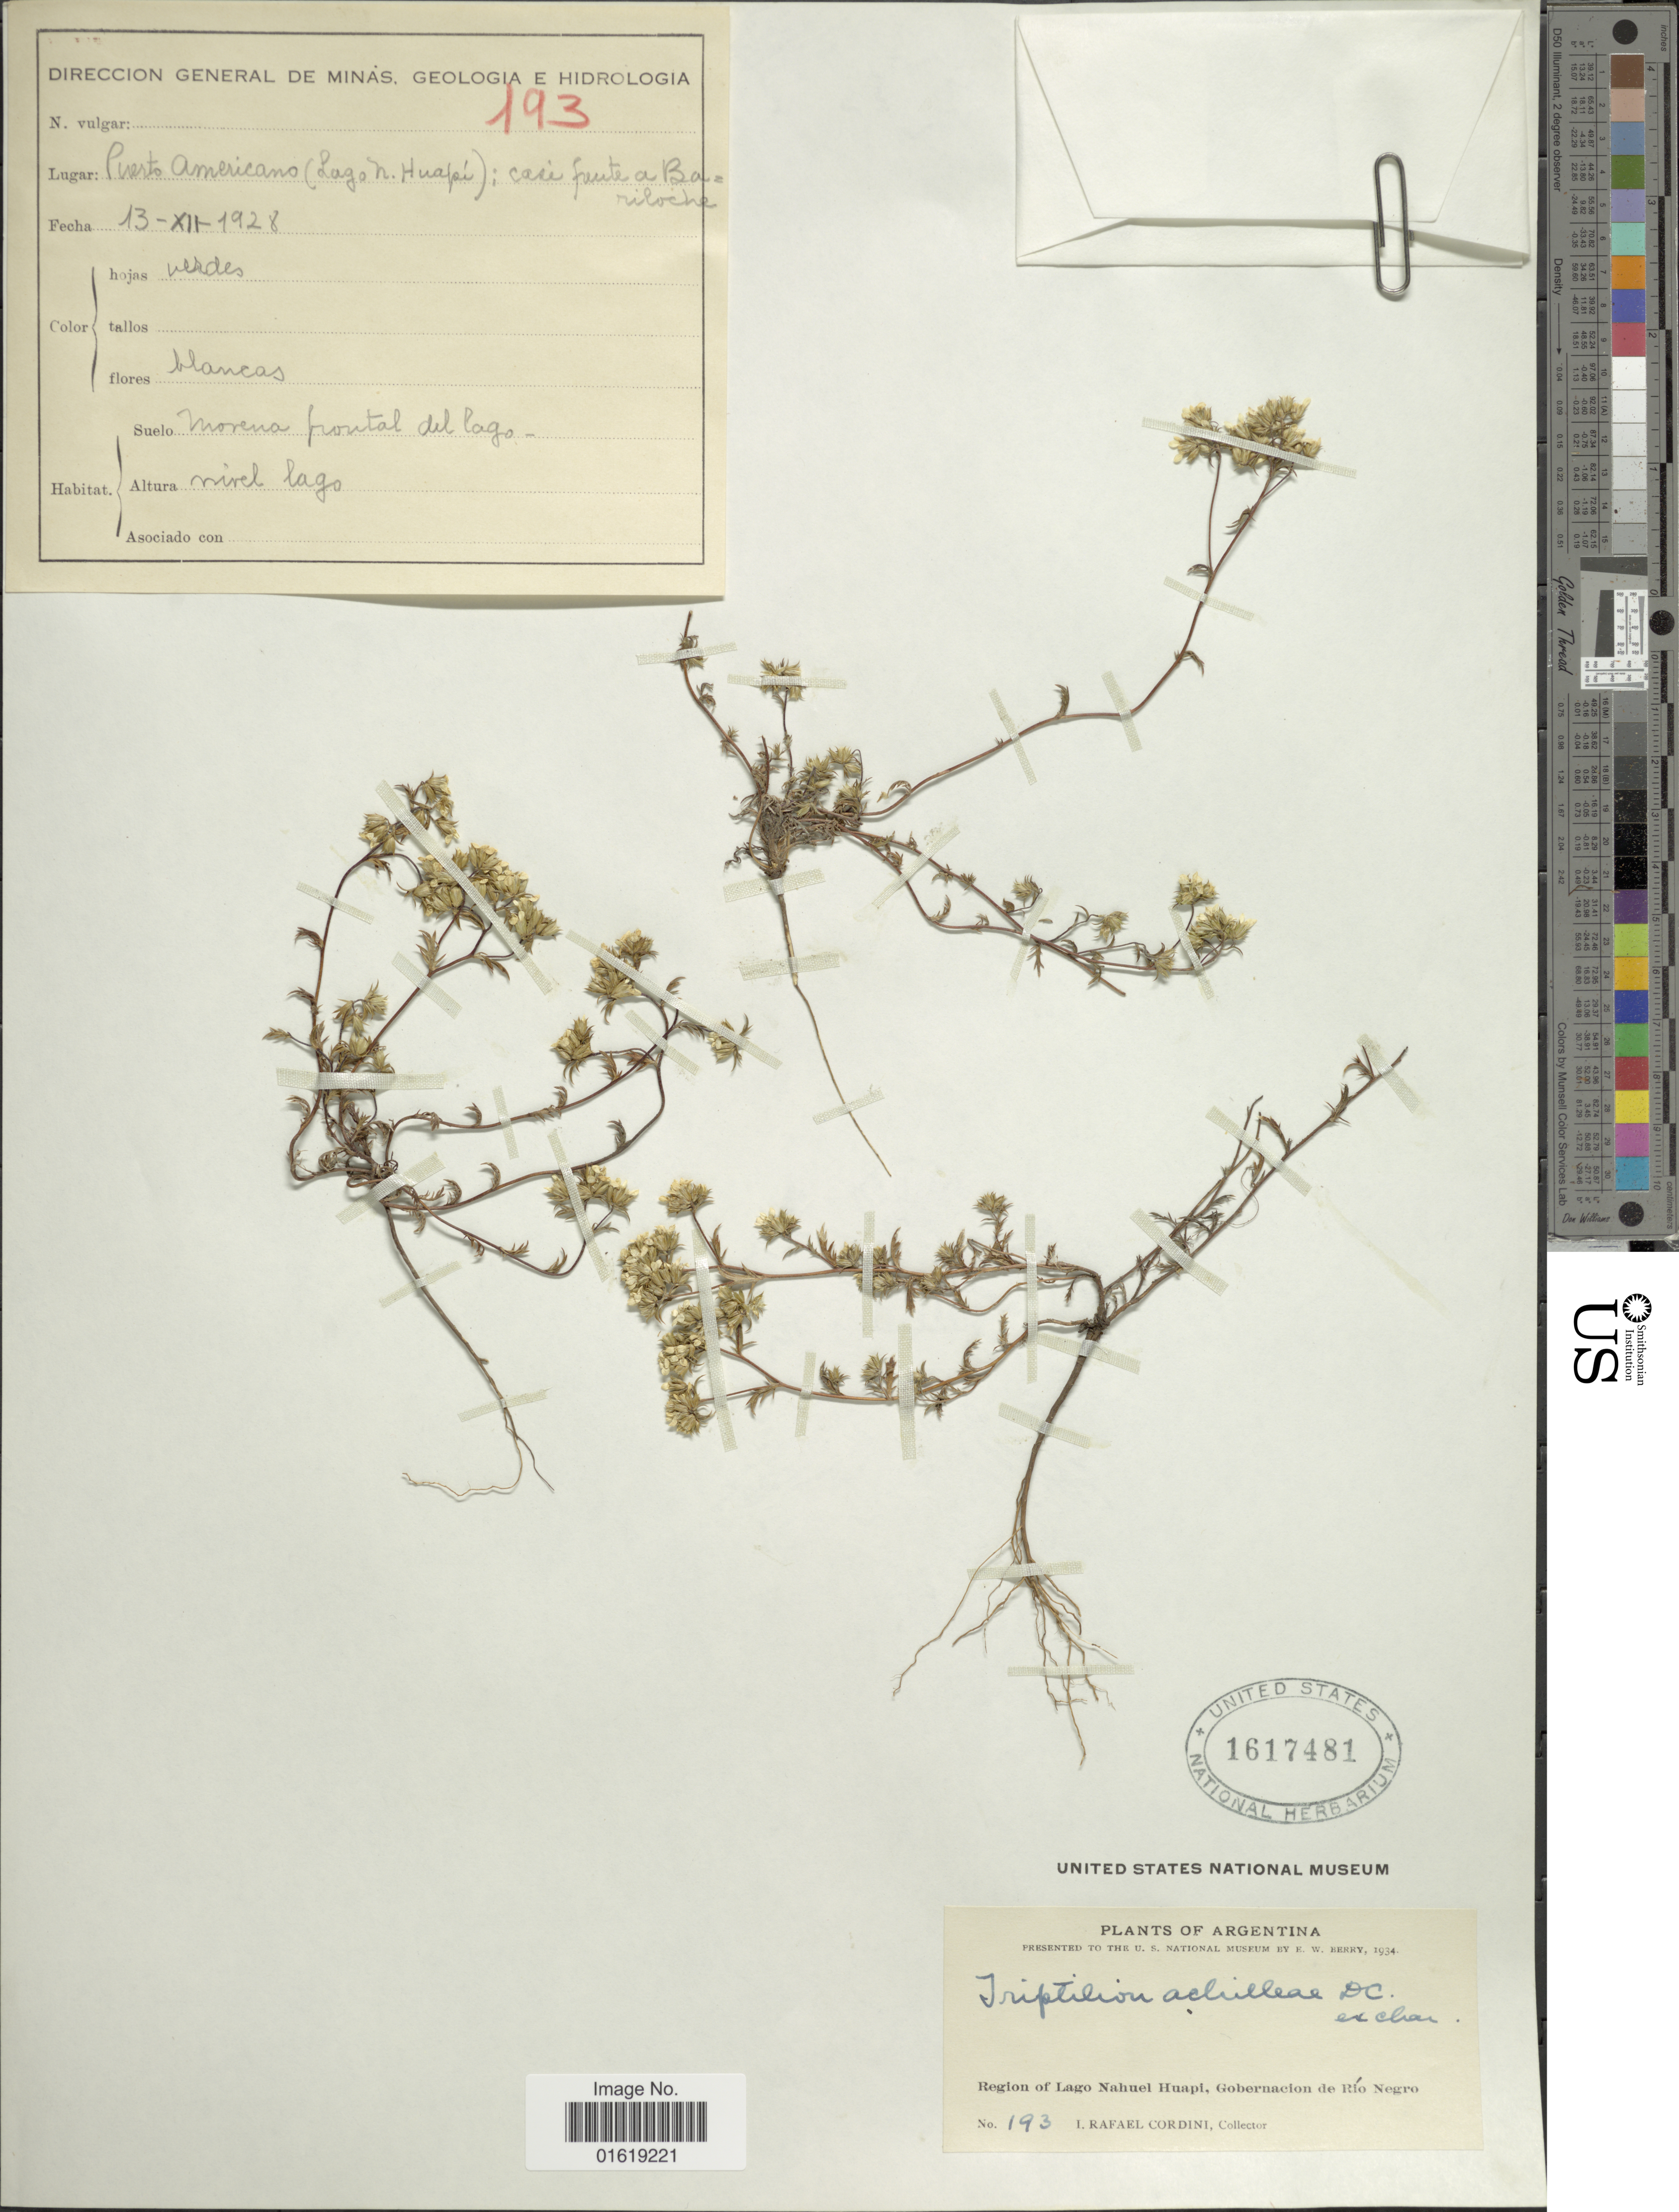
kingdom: Plantae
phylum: Tracheophyta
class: Magnoliopsida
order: Asterales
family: Asteraceae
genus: Triptilion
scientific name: Triptilion achilleae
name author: DC.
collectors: I. Cordini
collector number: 193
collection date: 1934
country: Argentina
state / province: Rio Negro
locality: Region of Lago Huapi, Gobernacion de Río Negro.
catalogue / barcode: US 1617481